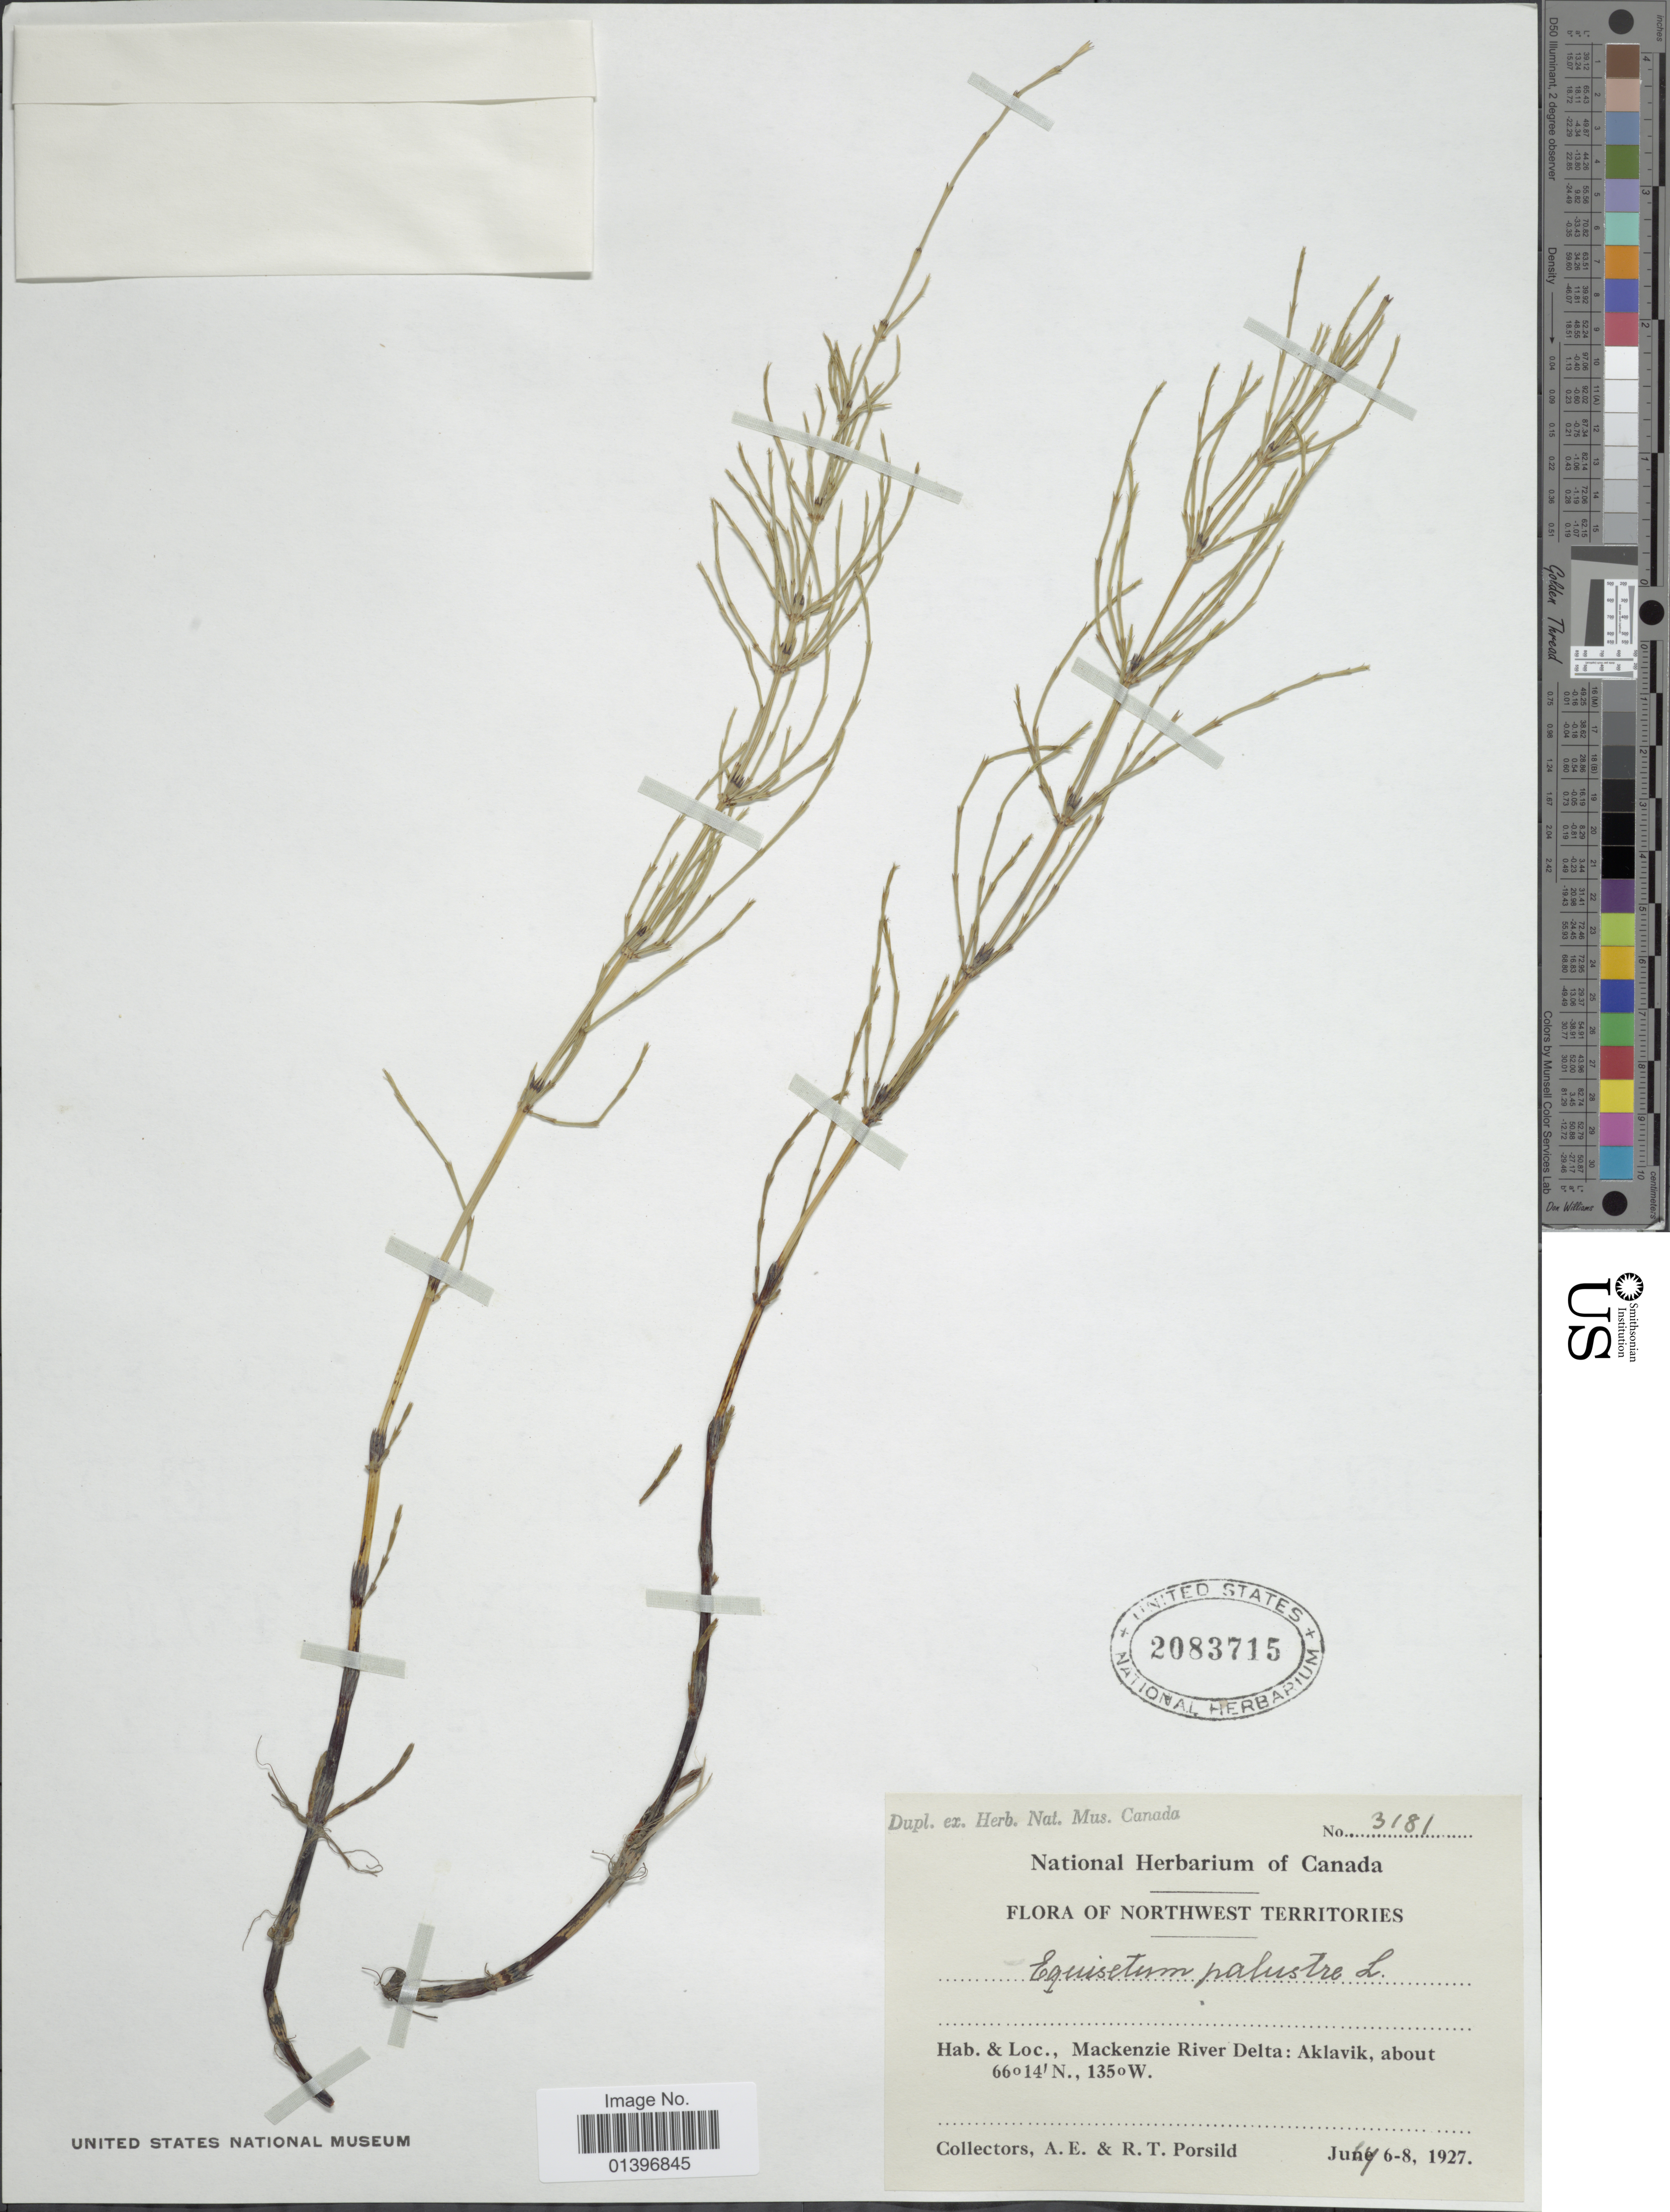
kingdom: Plantae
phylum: Tracheophyta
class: Polypodiopsida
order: Equisetales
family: Equisetaceae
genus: Equisetum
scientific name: Equisetum palustre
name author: L.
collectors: A. E. Porsild & R. T. Porsild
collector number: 3181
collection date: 1927-07-06/1927-07-08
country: Canada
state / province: Northwest Territories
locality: Mackenzie River Delta: Aklavik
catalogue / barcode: US 2083715